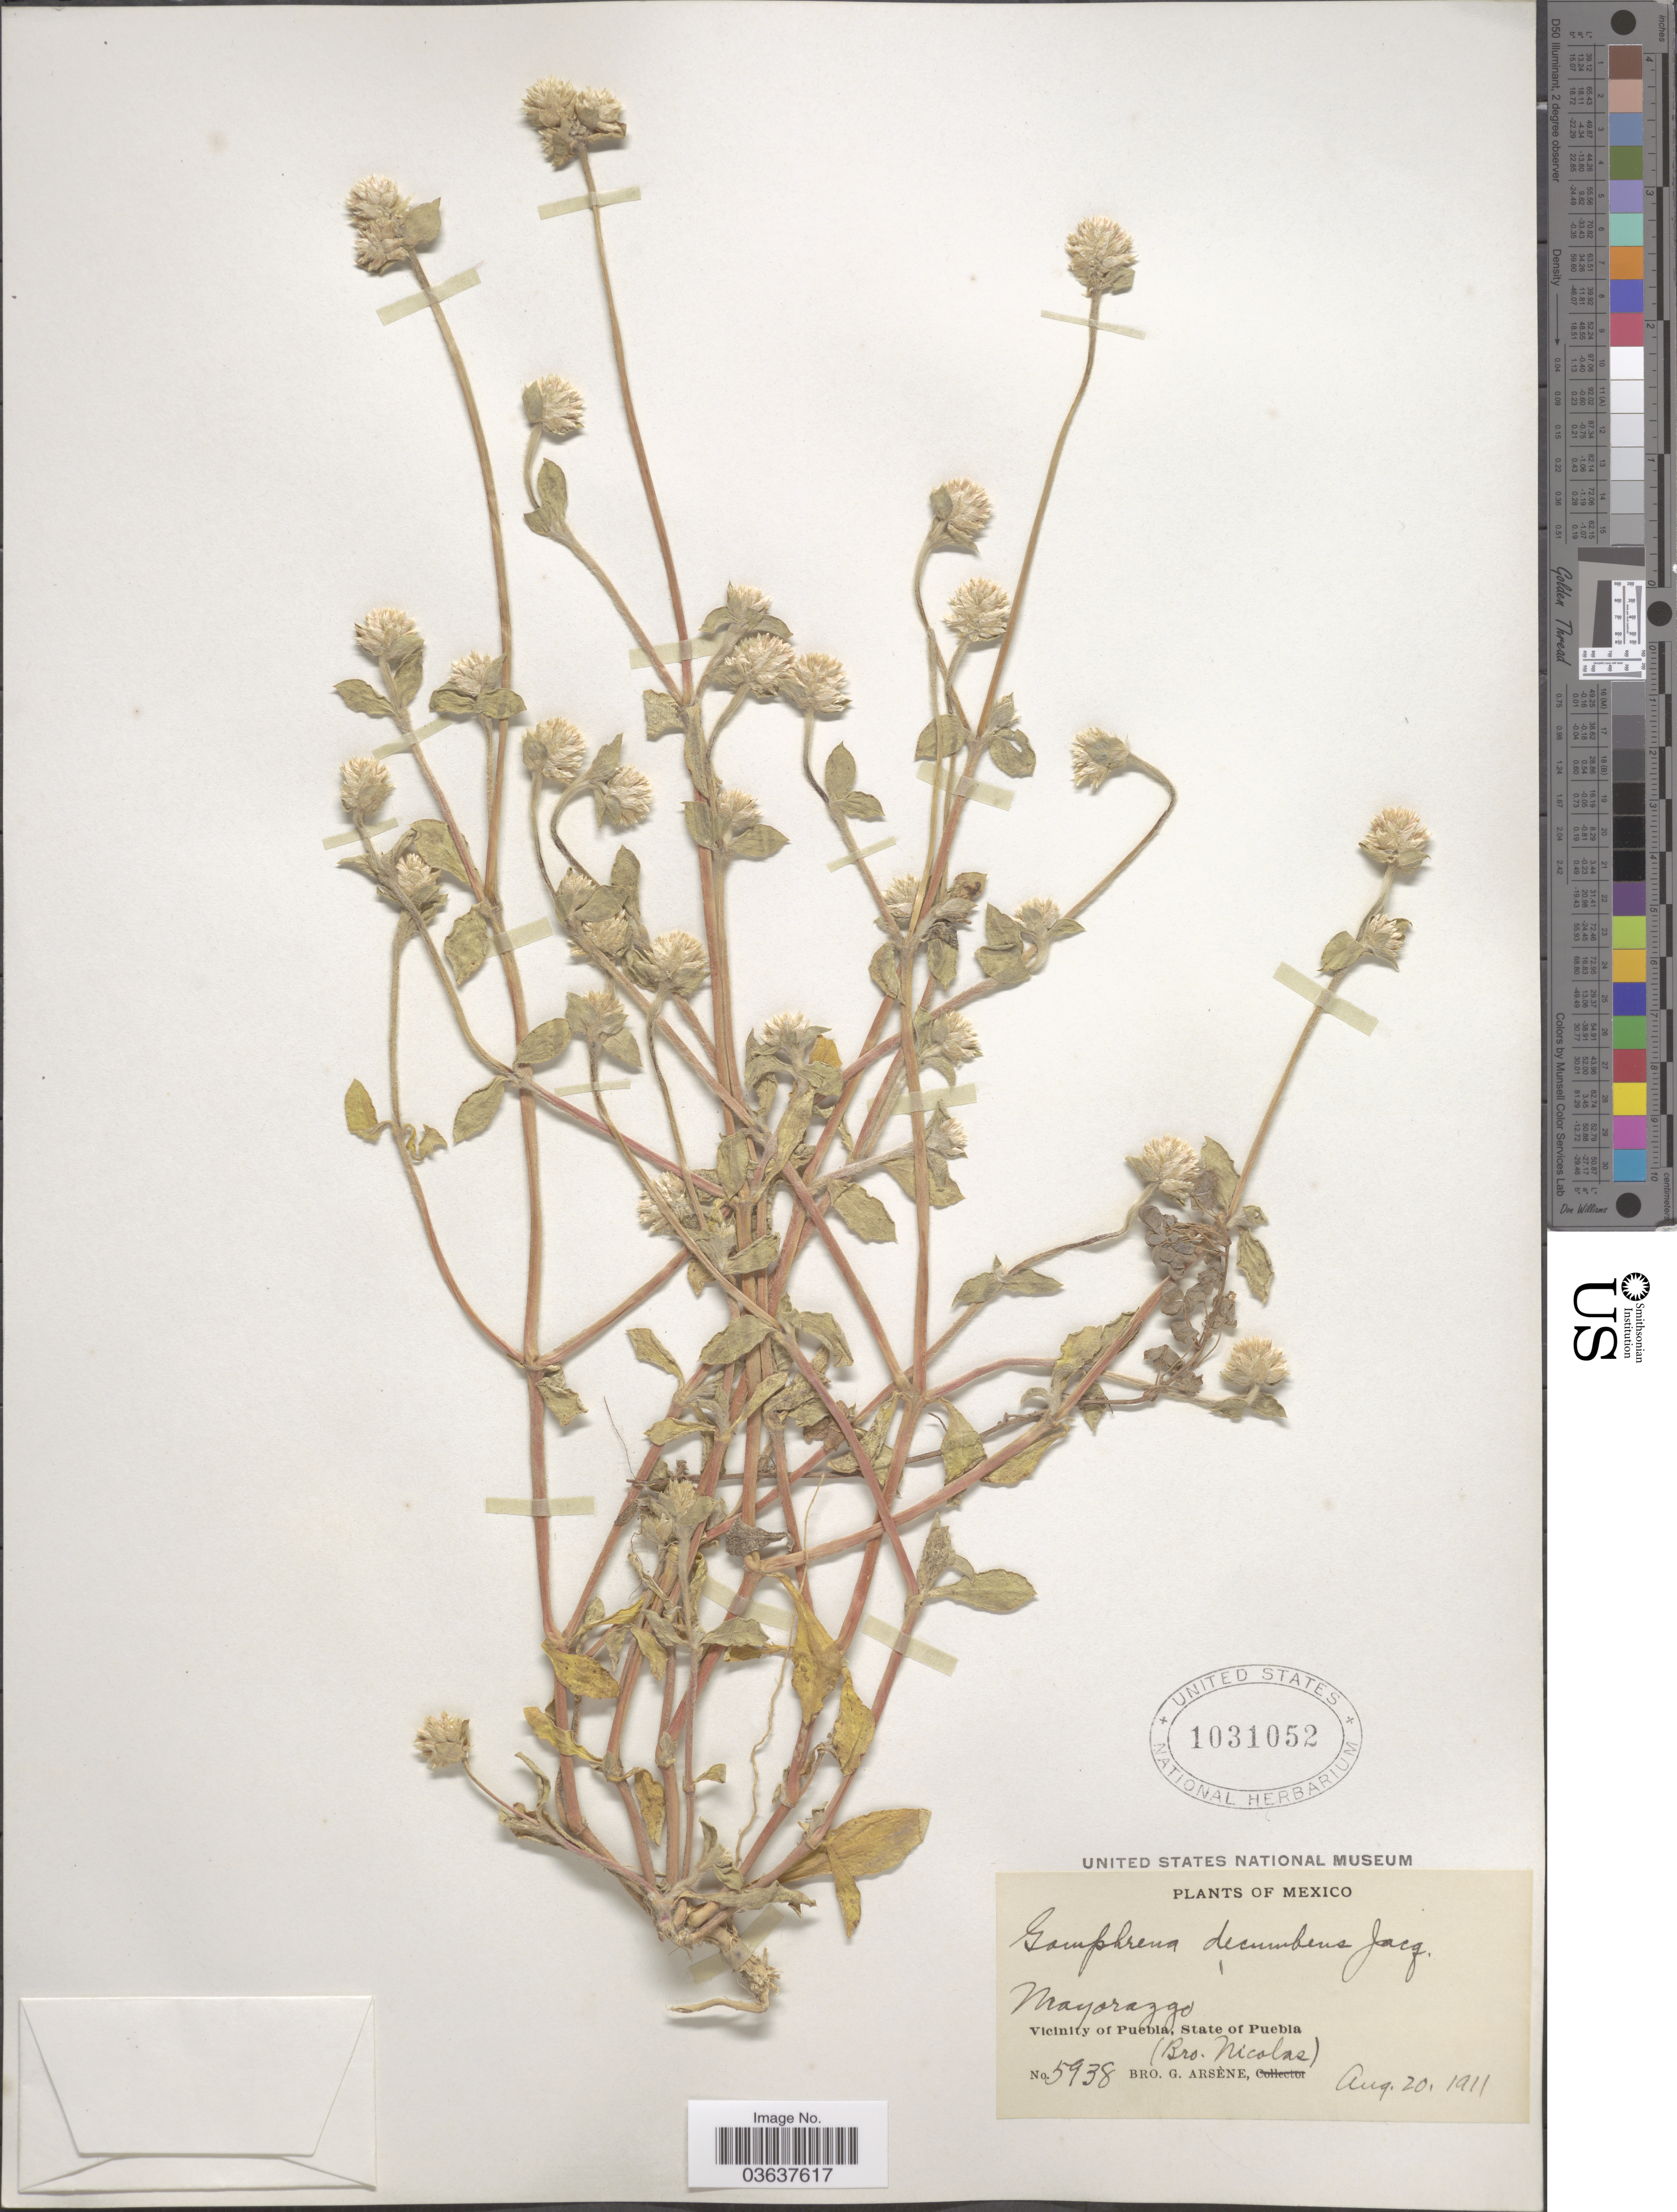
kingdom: Plantae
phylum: Tracheophyta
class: Magnoliopsida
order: Caryophyllales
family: Amaranthaceae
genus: Gomphrena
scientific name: Gomphrena decumbens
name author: Jacq.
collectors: Bro. G. Arsène & Bro. Nicolas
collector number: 5938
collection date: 1911-08-20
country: Mexico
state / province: Puebla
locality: Mayorazgo, Vicinity of Puebla.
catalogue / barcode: US 1031052